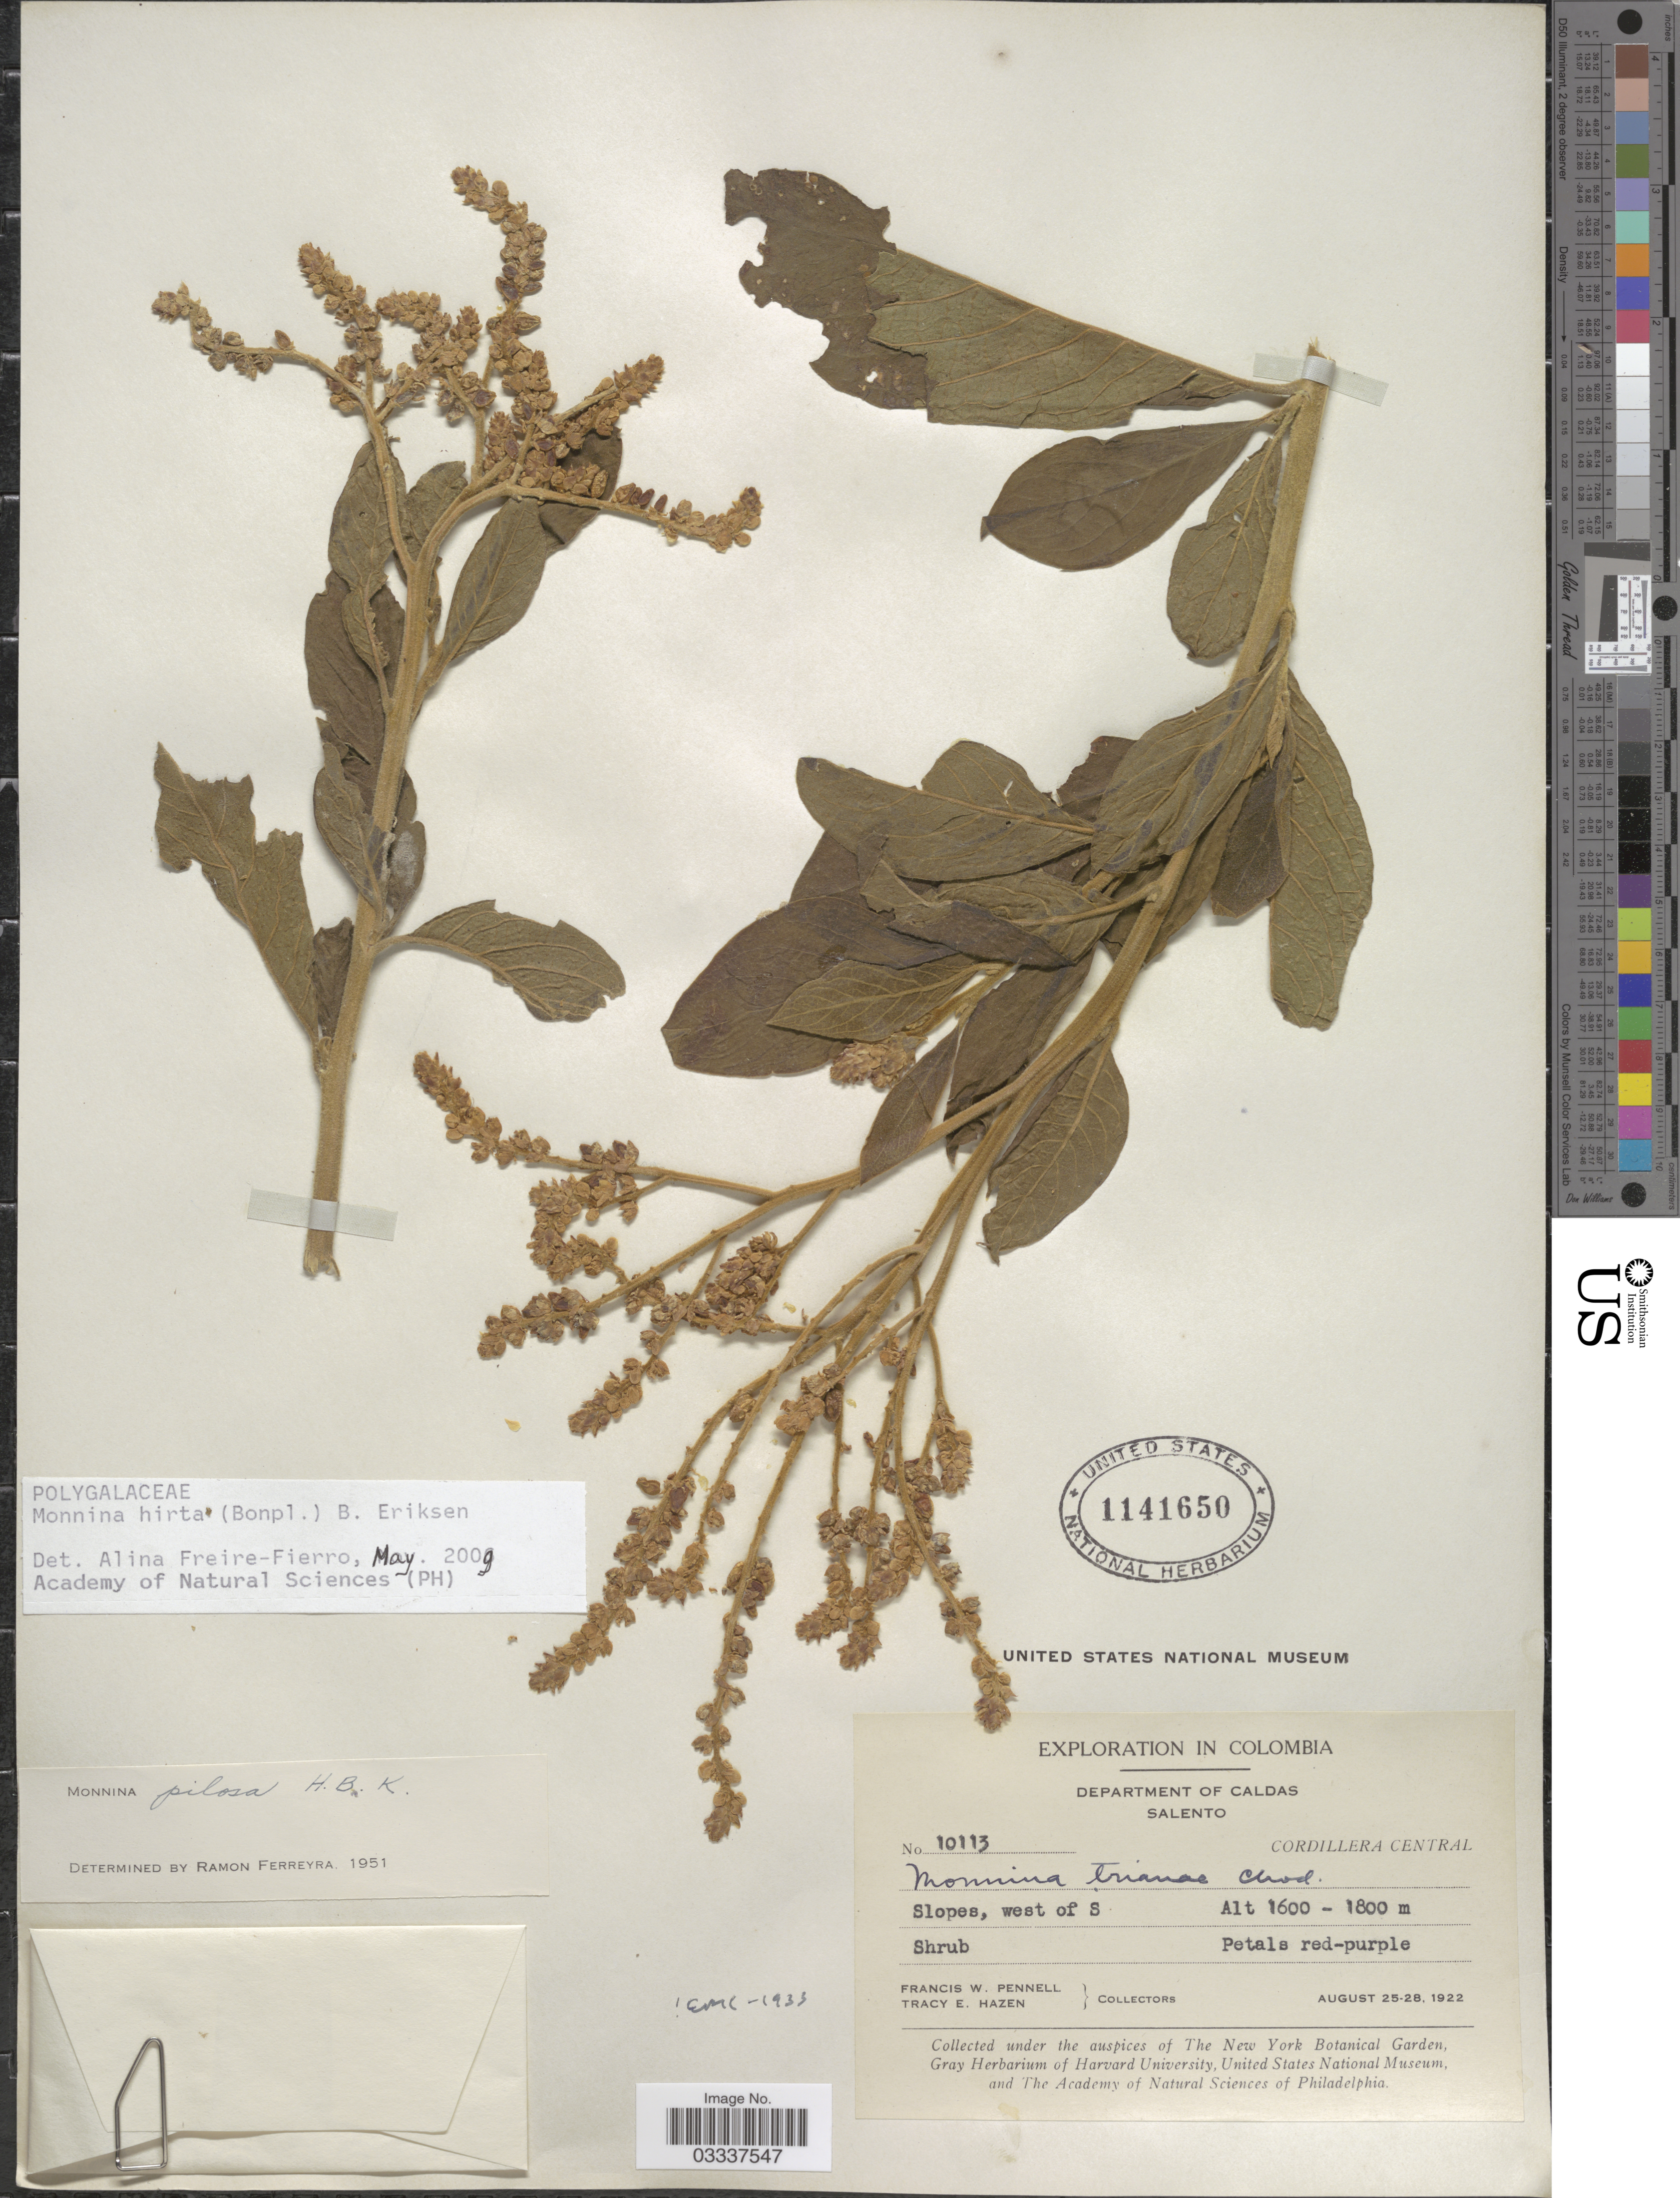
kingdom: Plantae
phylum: Tracheophyta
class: Magnoliopsida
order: Fabales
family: Polygalaceae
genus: Monnina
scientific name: Monnina hirta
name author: (Bonpl.) B. Eriksen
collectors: F. W. Pennell & T. E. Hazen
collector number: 10113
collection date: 1922-08-25/1922-08-28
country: Colombia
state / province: Caldas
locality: Department of Caldas, Salento, Cordillera Central.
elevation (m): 1600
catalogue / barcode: US 1141650